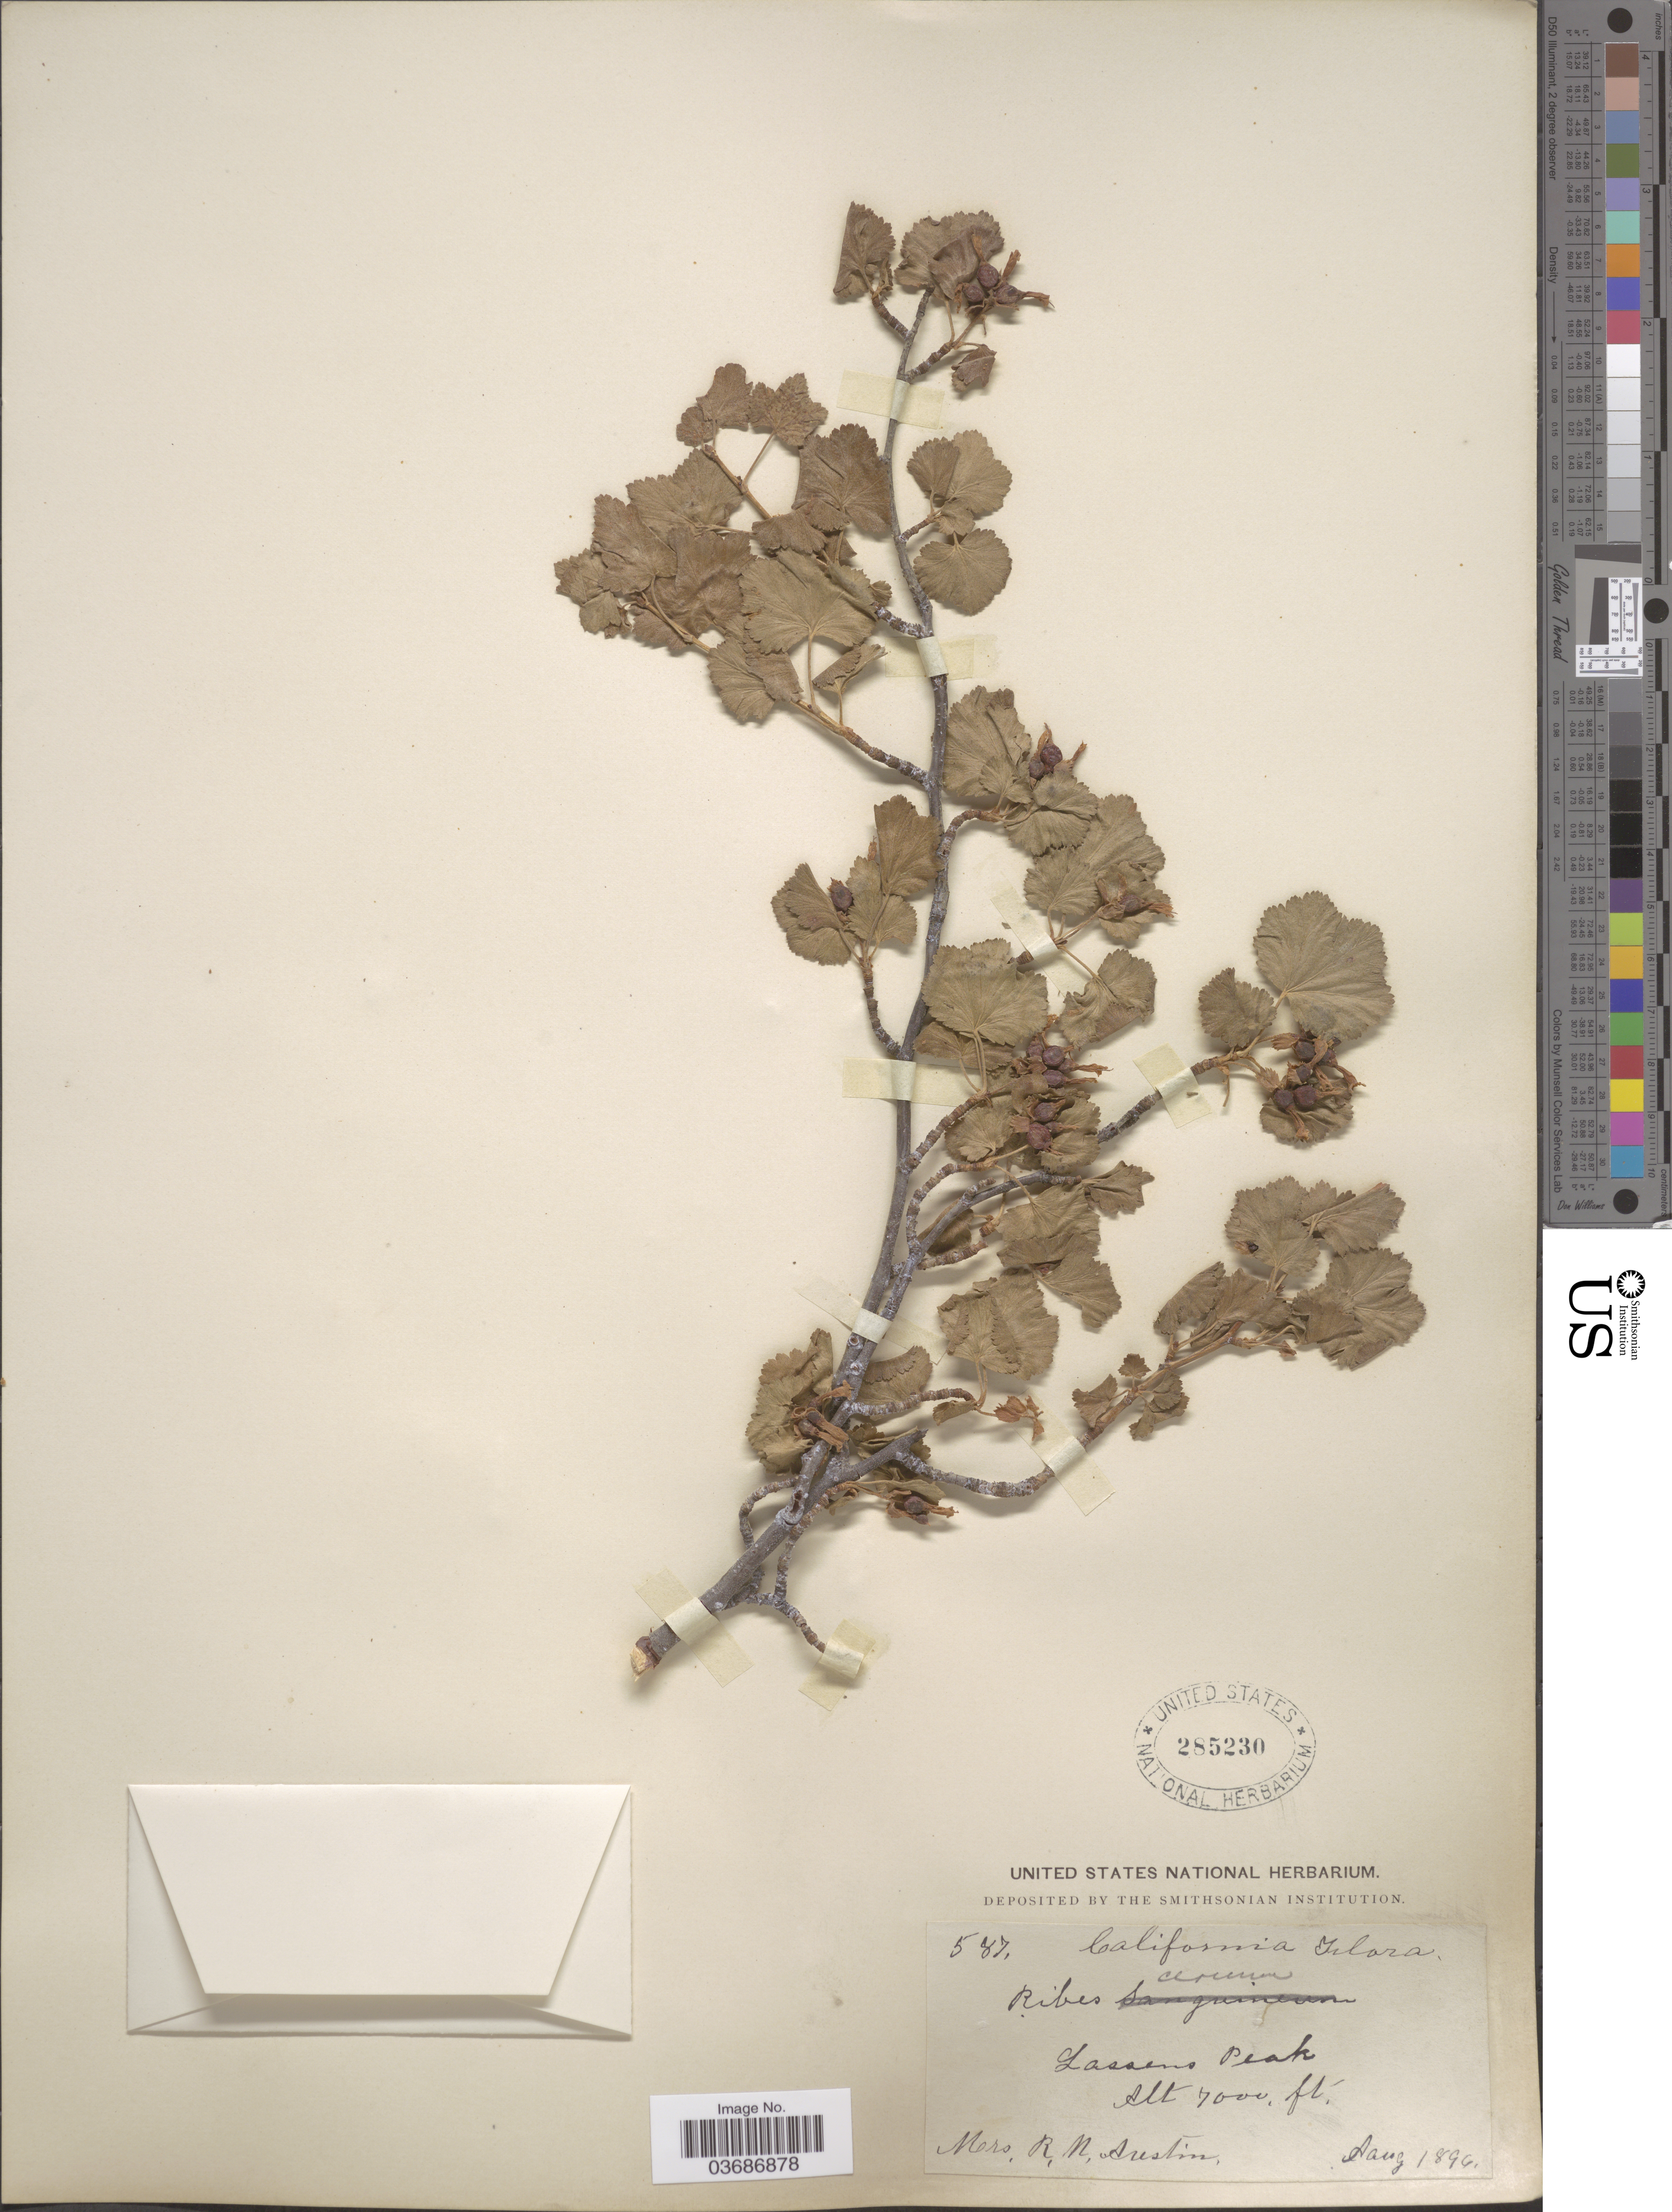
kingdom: Plantae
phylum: Tracheophyta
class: Magnoliopsida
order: Saxifragales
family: Grossulariaceae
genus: Ribes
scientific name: Ribes cereum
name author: Douglas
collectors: R. Austin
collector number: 587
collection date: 1896-08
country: United States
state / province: California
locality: Lassens Peak.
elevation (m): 2134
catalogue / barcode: US 285230